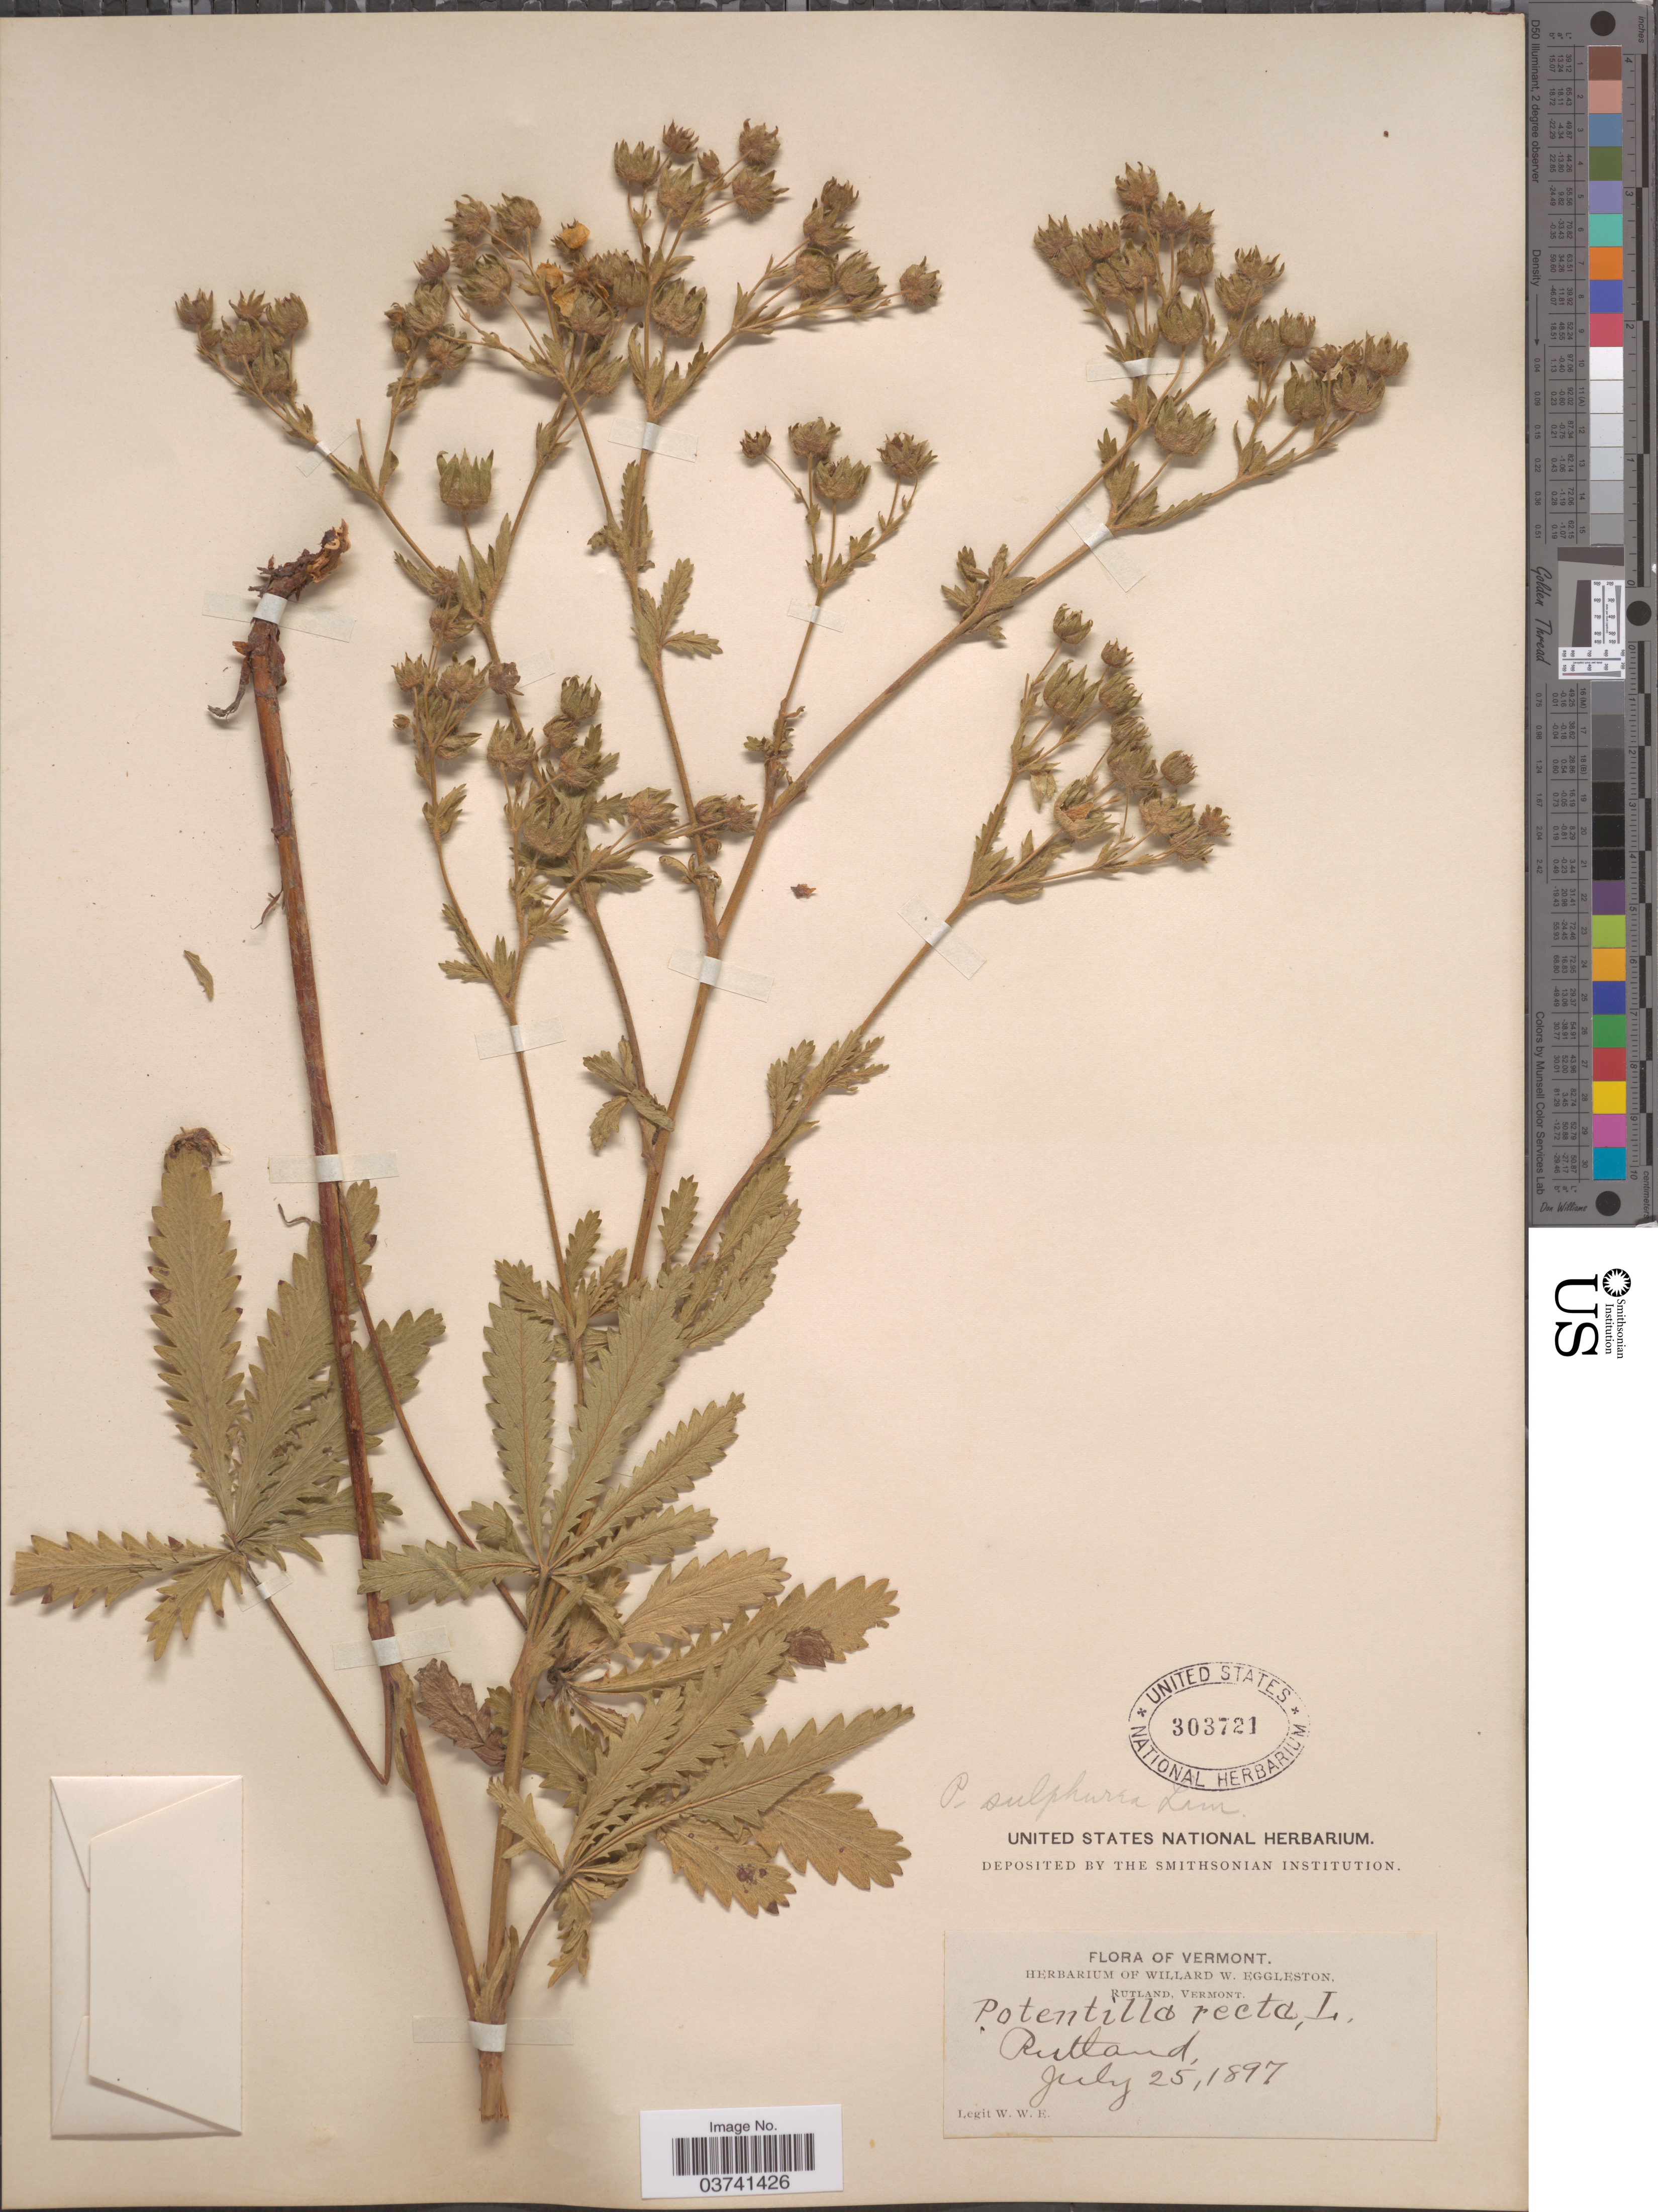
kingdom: Plantae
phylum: Tracheophyta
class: Magnoliopsida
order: Rosales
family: Rosaceae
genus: Potentilla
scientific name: Potentilla recta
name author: L.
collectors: W. W. Eggleston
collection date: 1897-07-25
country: United States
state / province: Vermont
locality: Rutland.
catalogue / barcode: US 303721